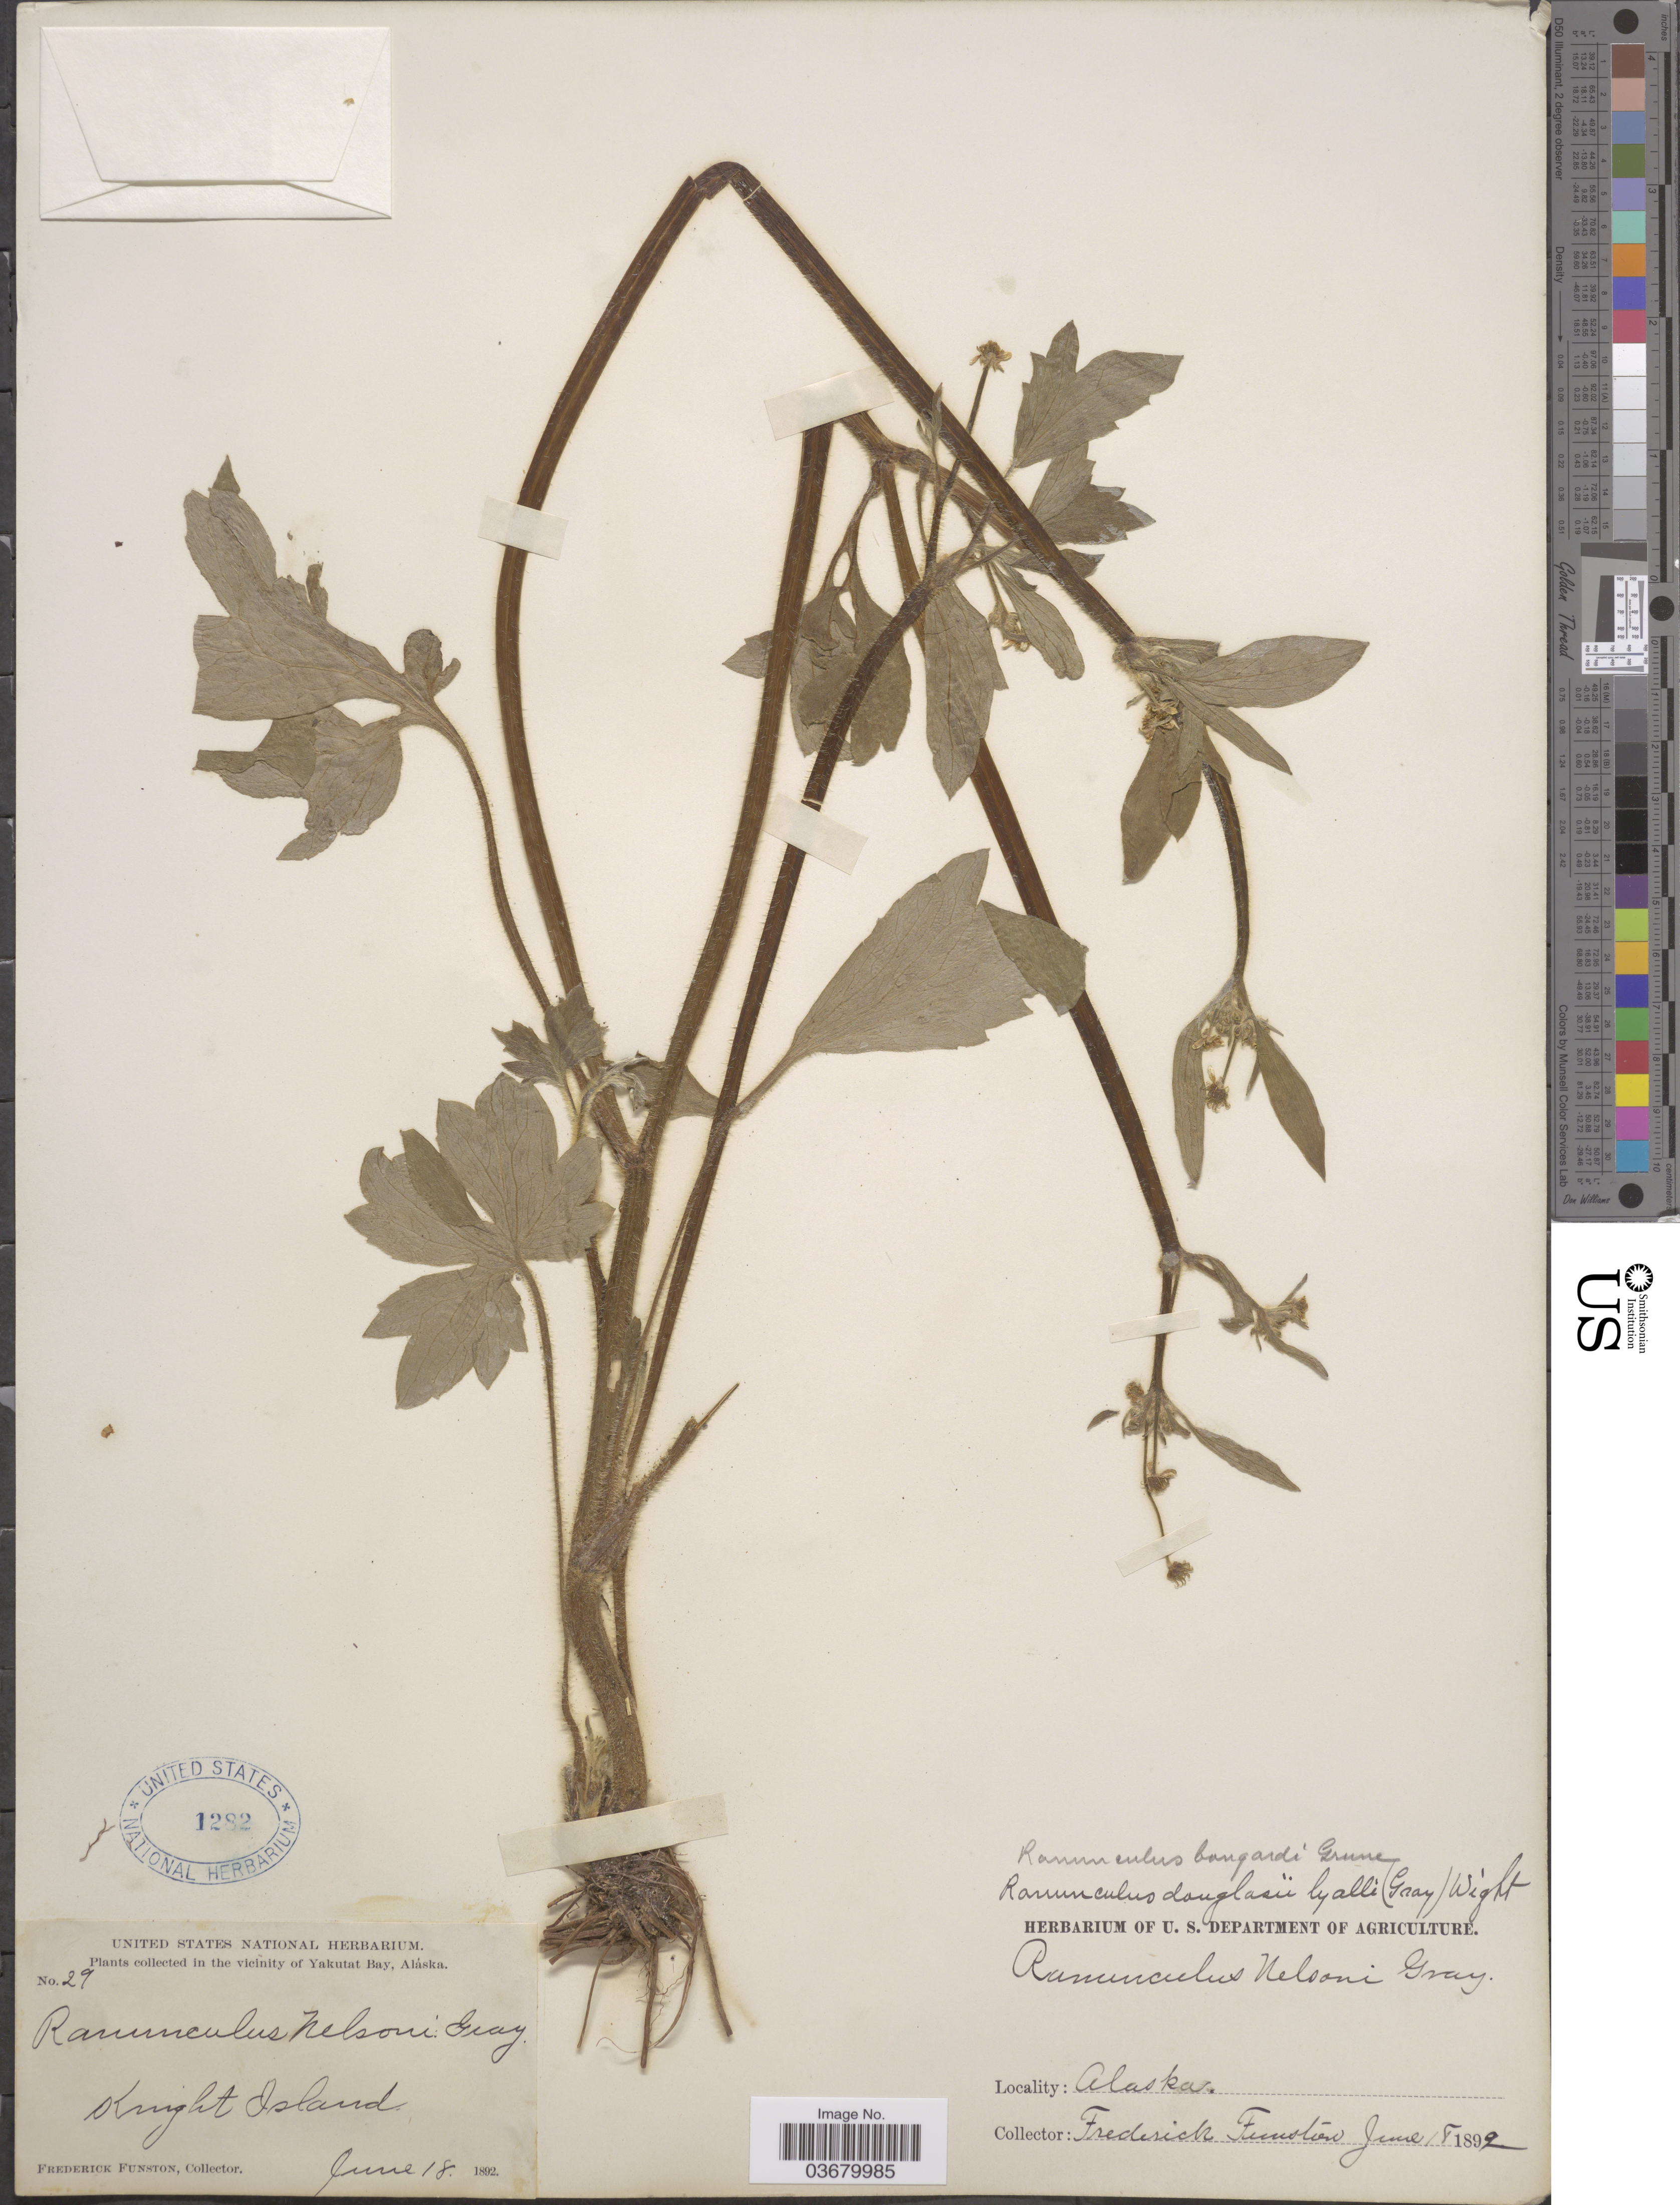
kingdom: Plantae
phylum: Tracheophyta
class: Magnoliopsida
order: Ranunculales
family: Ranunculaceae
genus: Ranunculus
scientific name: Ranunculus bongardii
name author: Greene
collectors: F. Funston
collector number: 29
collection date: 1892-06-18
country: United States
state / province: Alaska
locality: In the vicinity of Yakutat Bay. Knight Island.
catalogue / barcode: US 1282